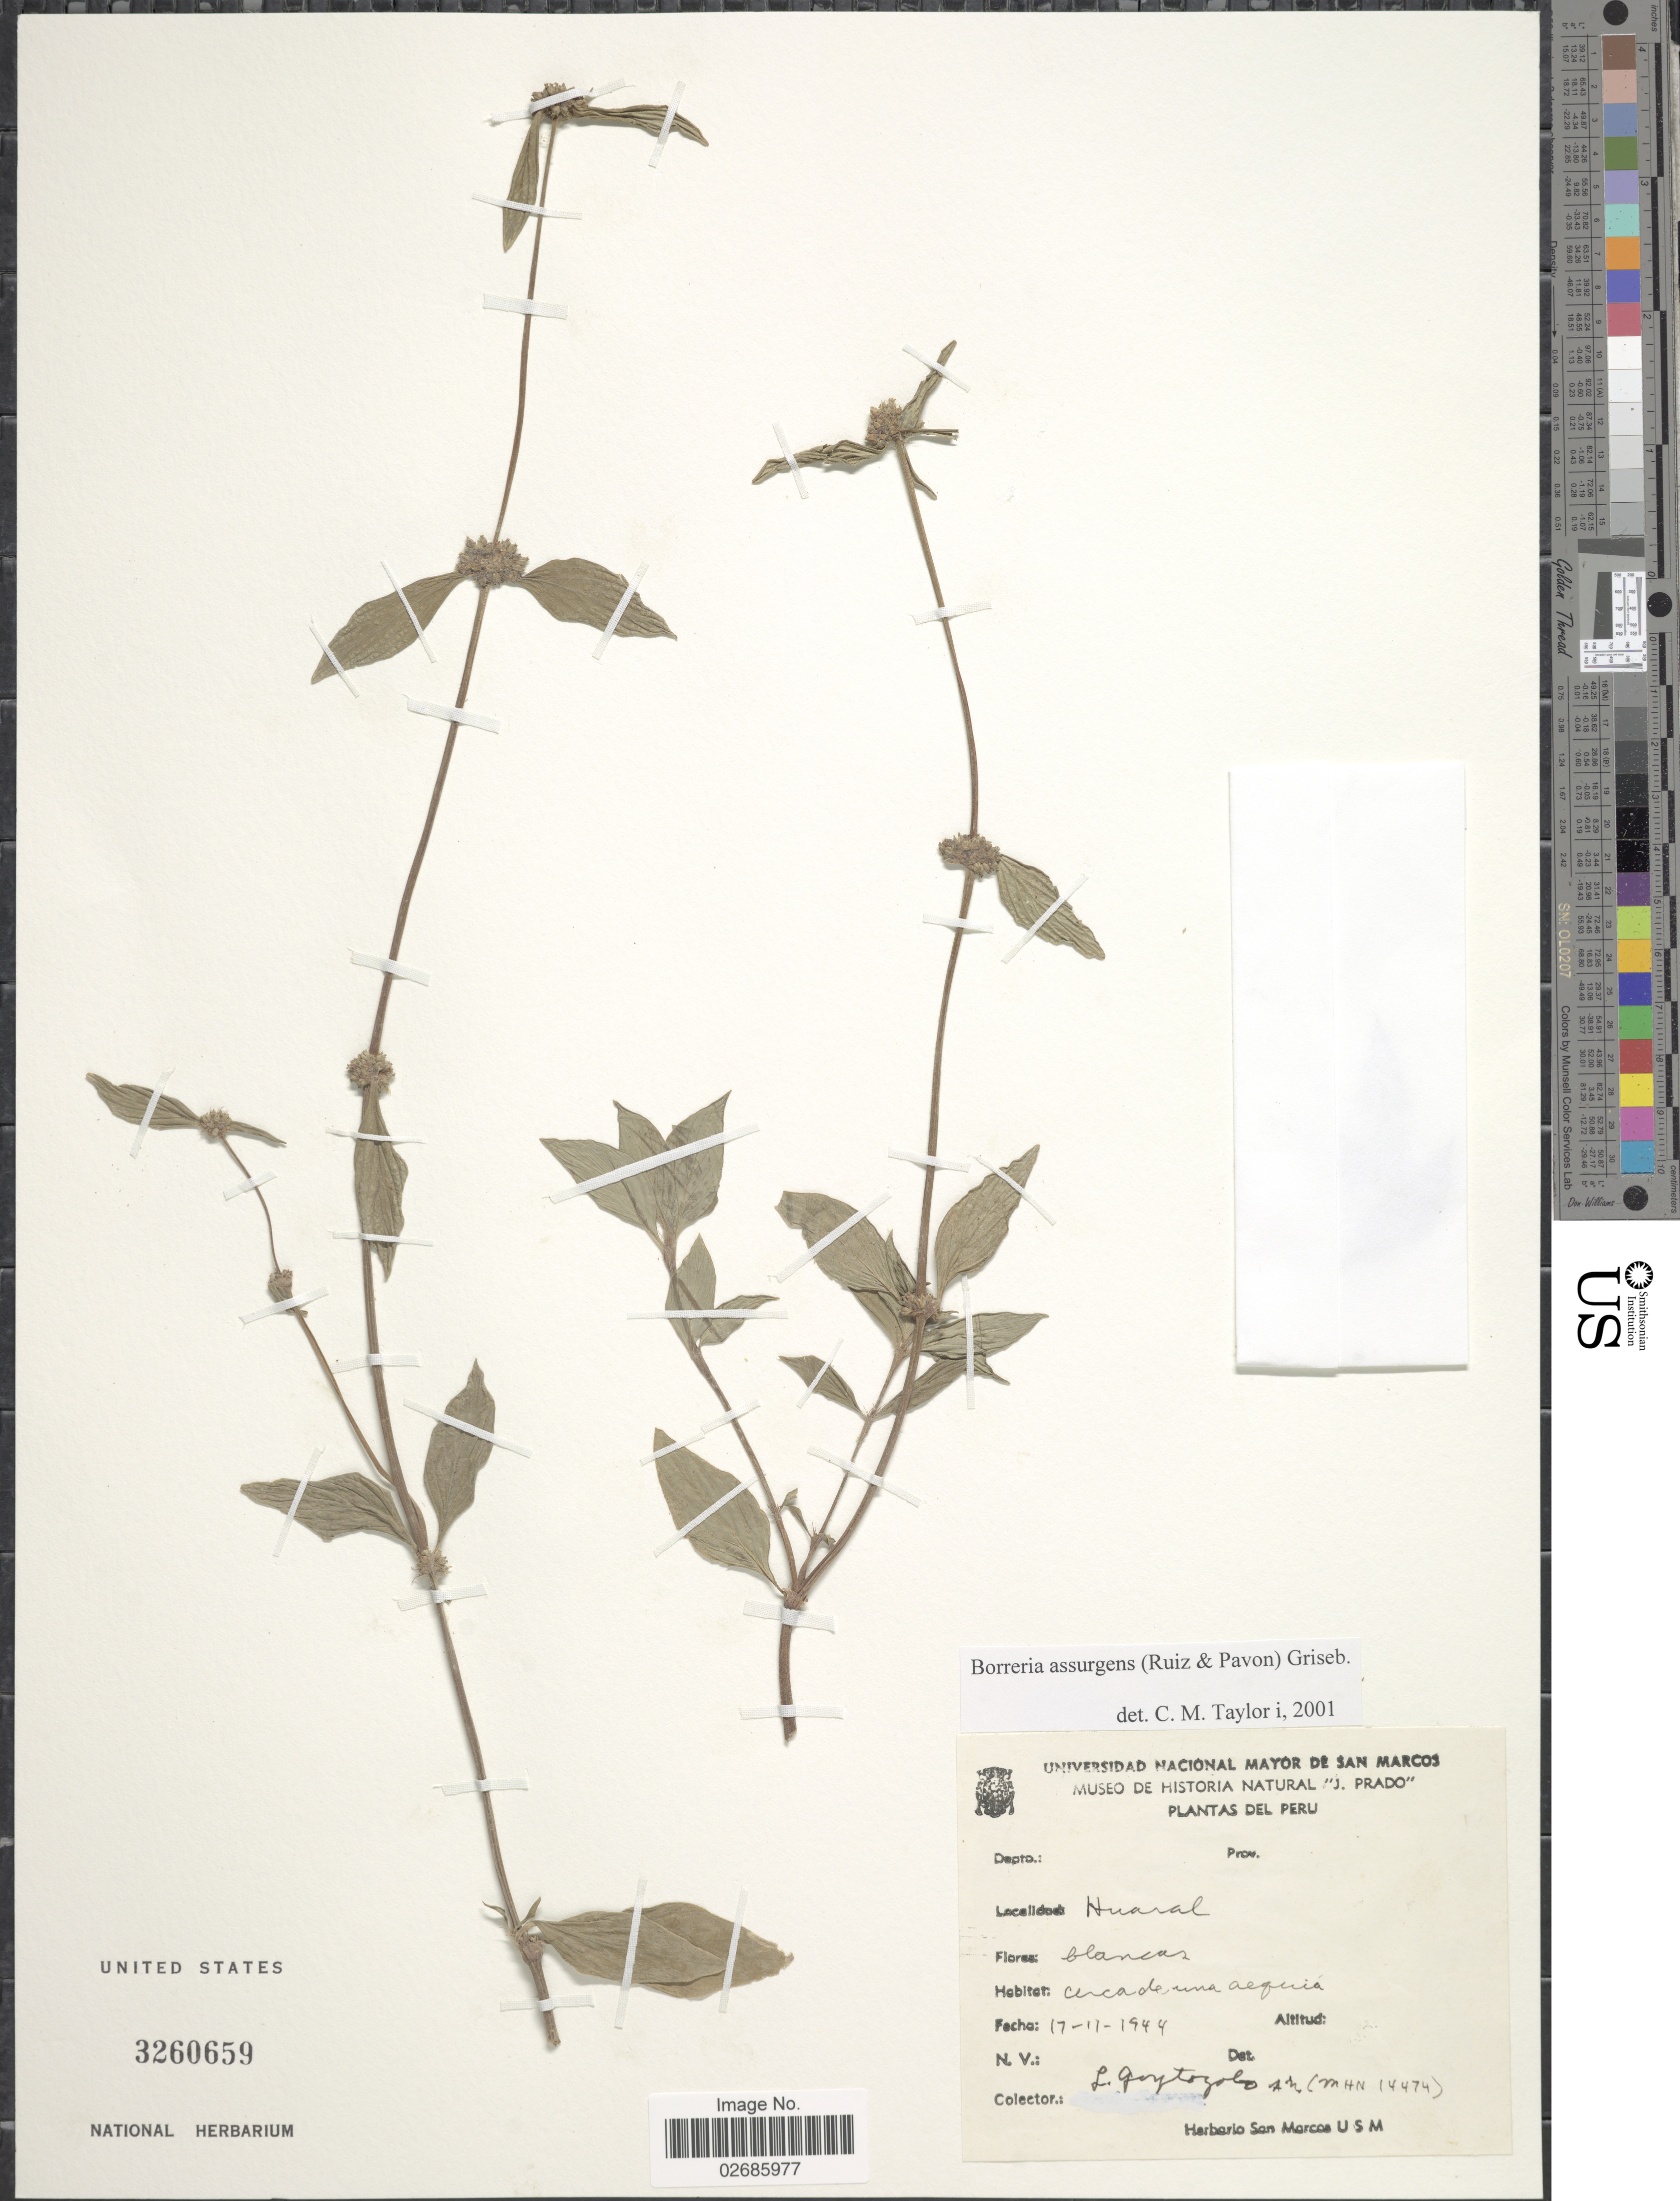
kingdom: Plantae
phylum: Tracheophyta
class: Magnoliopsida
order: Gentianales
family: Rubiaceae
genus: Borreria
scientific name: Borreria assurgens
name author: (Ruiz & Pav.) Griseb.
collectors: L. Goytogolo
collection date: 1944-11-17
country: Peru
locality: Huaral, cerca de una aequia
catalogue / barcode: US 3260659